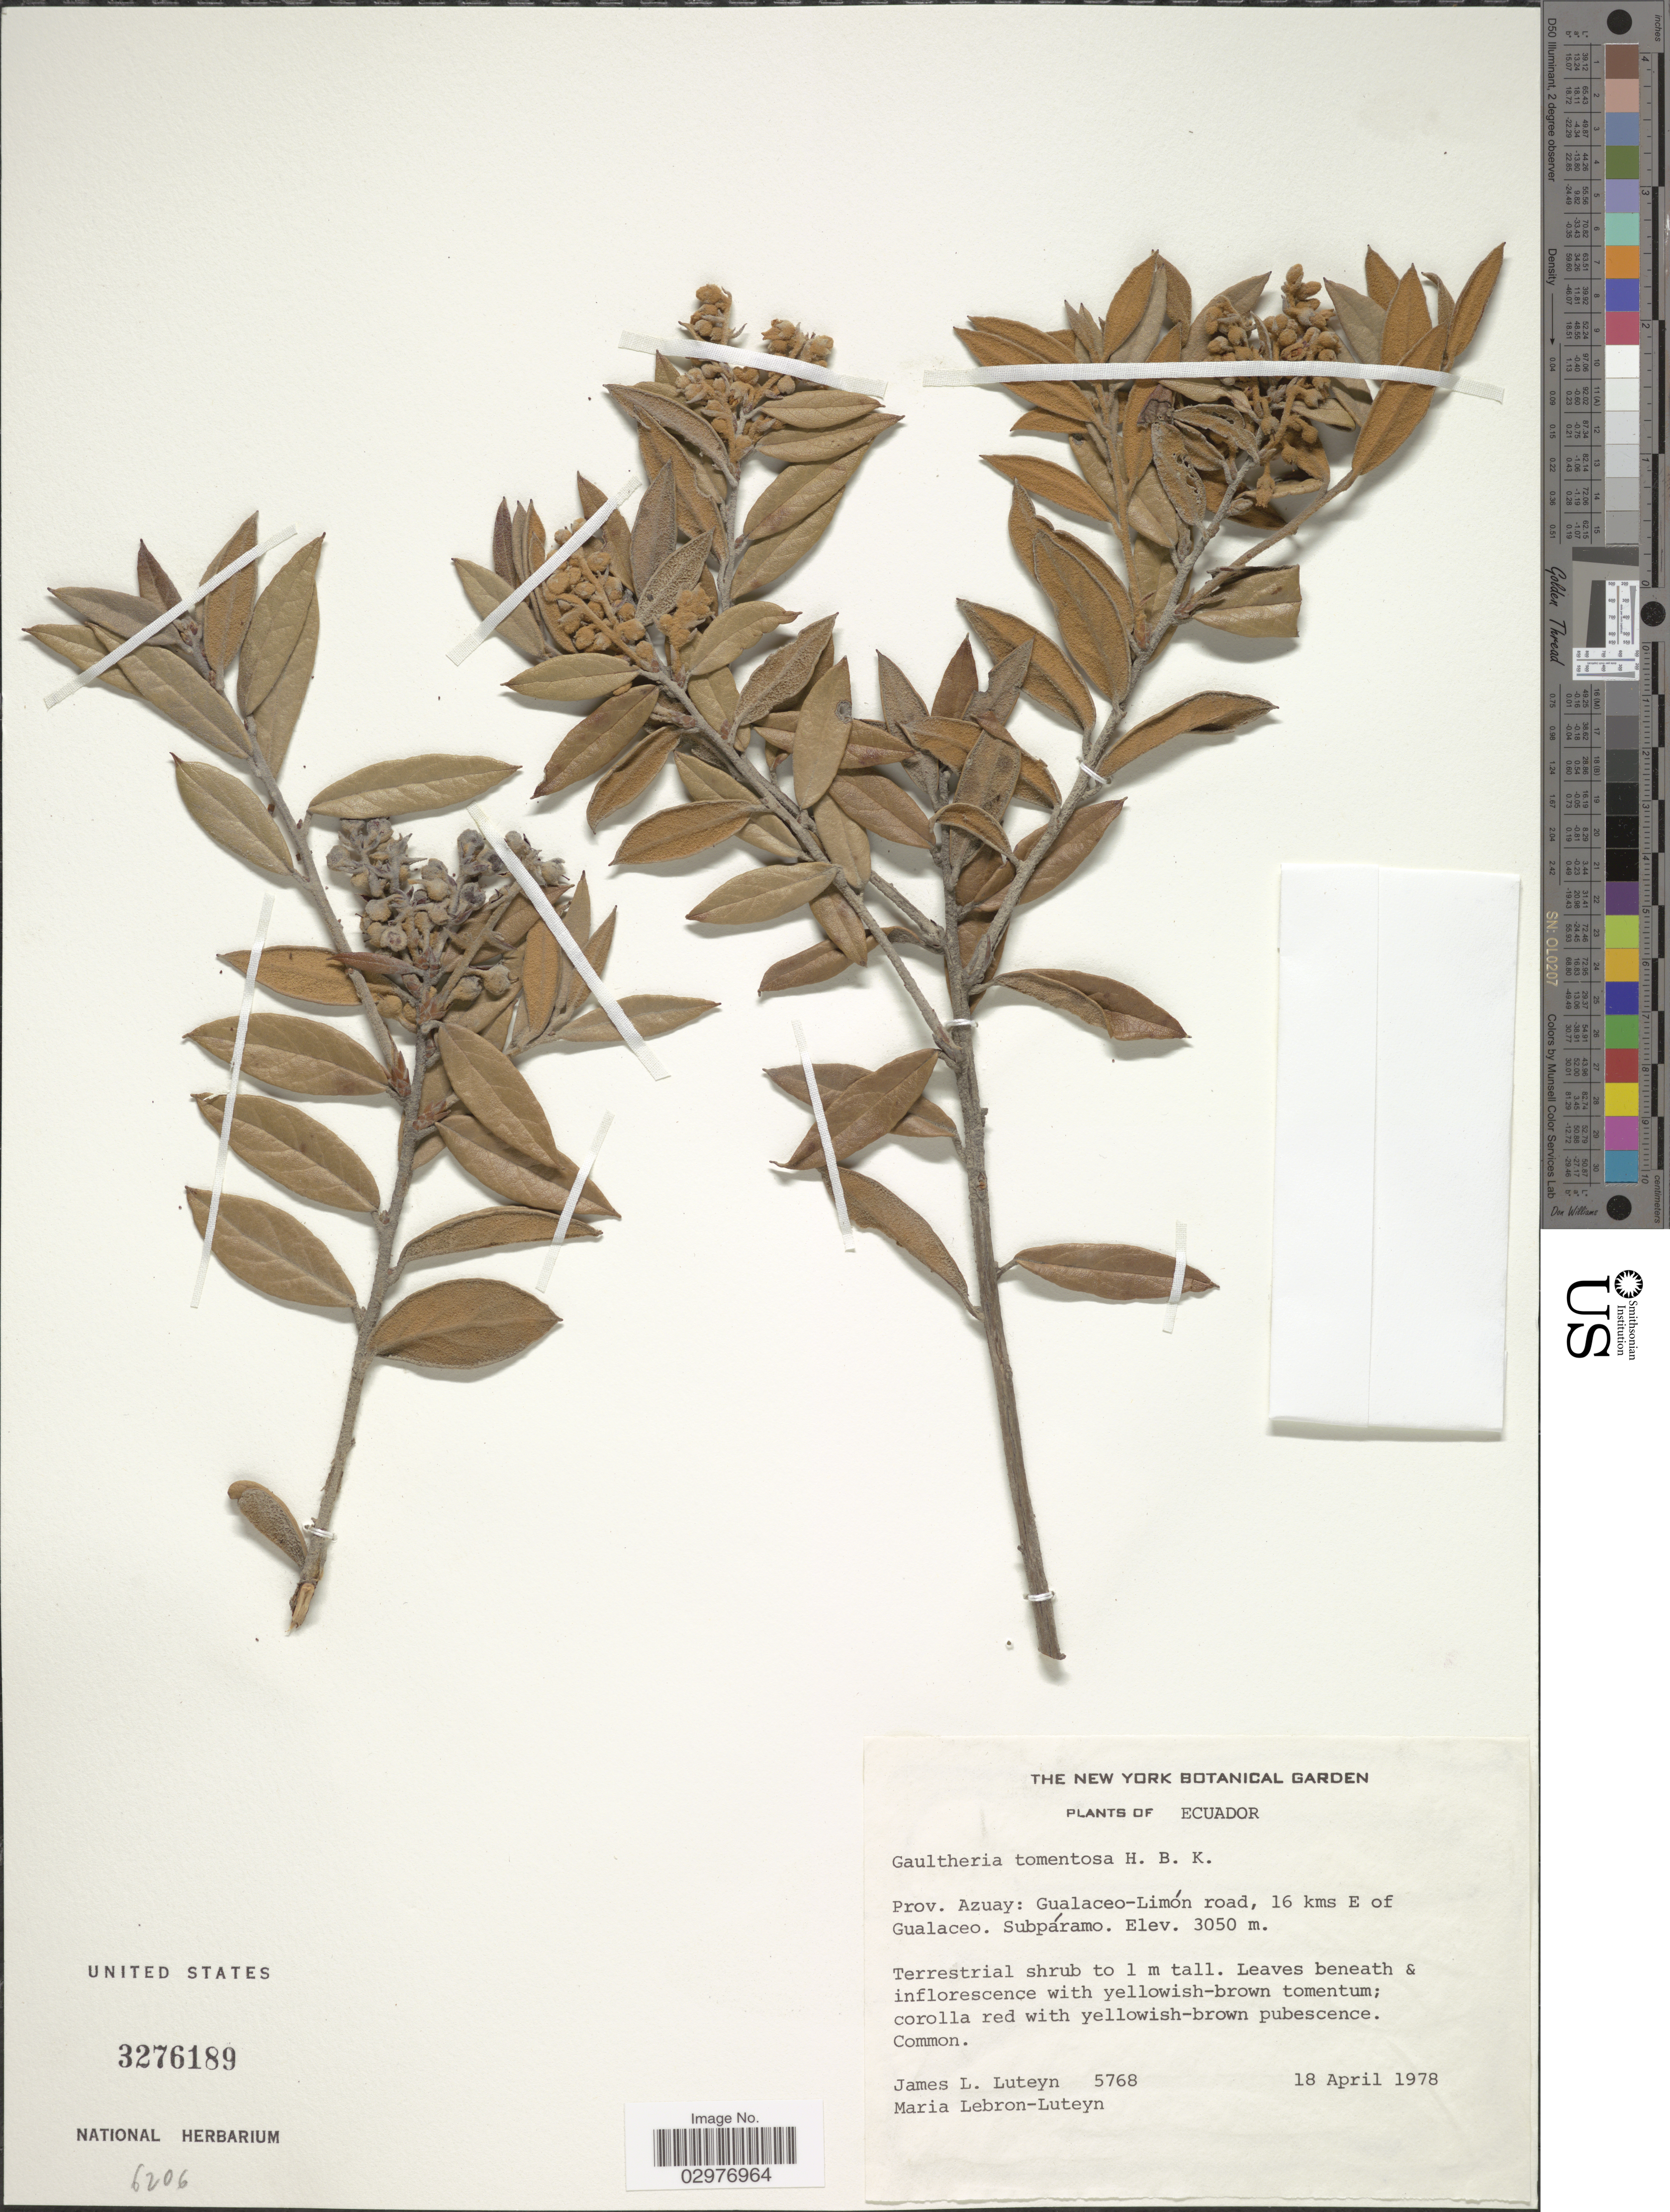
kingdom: Plantae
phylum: Tracheophyta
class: Magnoliopsida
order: Ericales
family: Ericaceae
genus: Gaultheria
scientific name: Gaultheria tomentosa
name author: Kunth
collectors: J. L. Luteyn & M. L. Lebrón-Luteyn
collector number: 5768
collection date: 1978-04-18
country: Ecuador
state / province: Azuay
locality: Prov. Azuay: Gualaceo-Limón road, 16 kms E of Gualaceo. Subpáramo.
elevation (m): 3050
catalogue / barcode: US 3276189